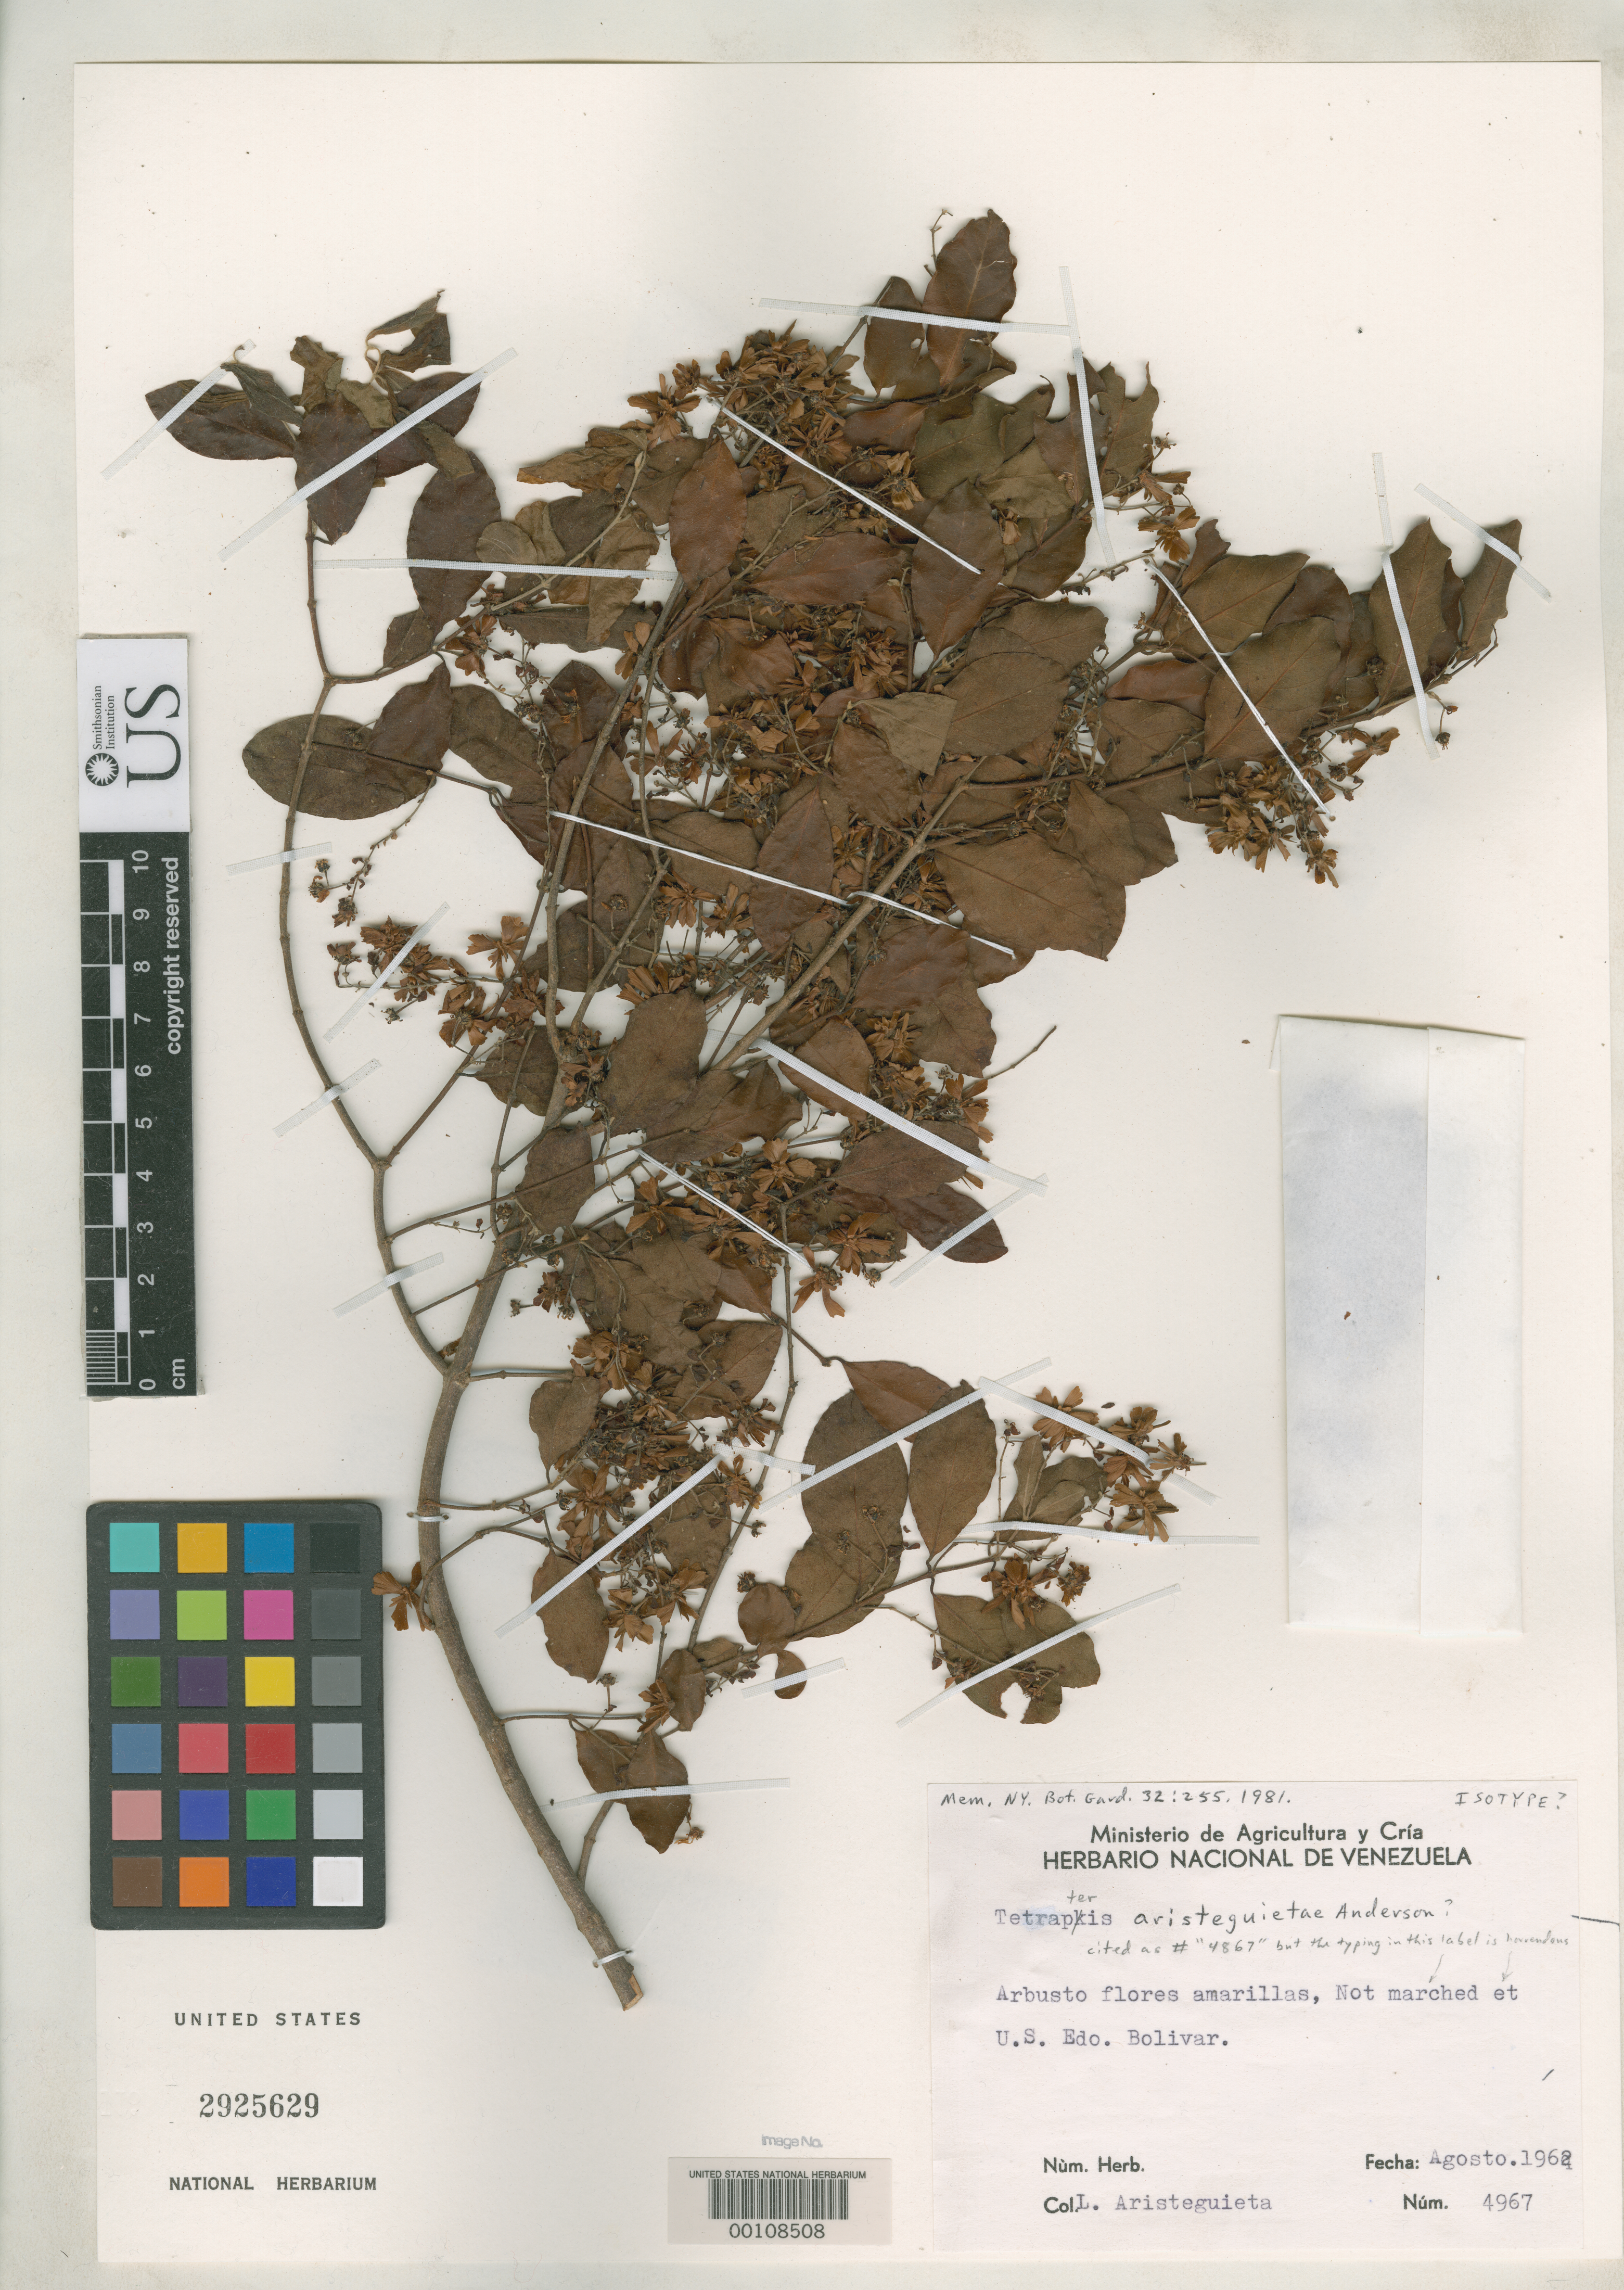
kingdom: Plantae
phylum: Tracheophyta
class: Magnoliopsida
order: Malpighiales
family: Malpighiaceae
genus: Tetrapterys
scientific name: Tetrapterys aristeguietae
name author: W.R. Anderson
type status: Isotype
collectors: L. Aristeguieta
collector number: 4967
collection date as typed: Aug 1962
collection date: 1962-08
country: Venezuela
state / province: Bolivar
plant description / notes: Protologue cites collection number as 4867; this and possibly other duplicates labeled as 4967, apparently in error.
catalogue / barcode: US 2925629